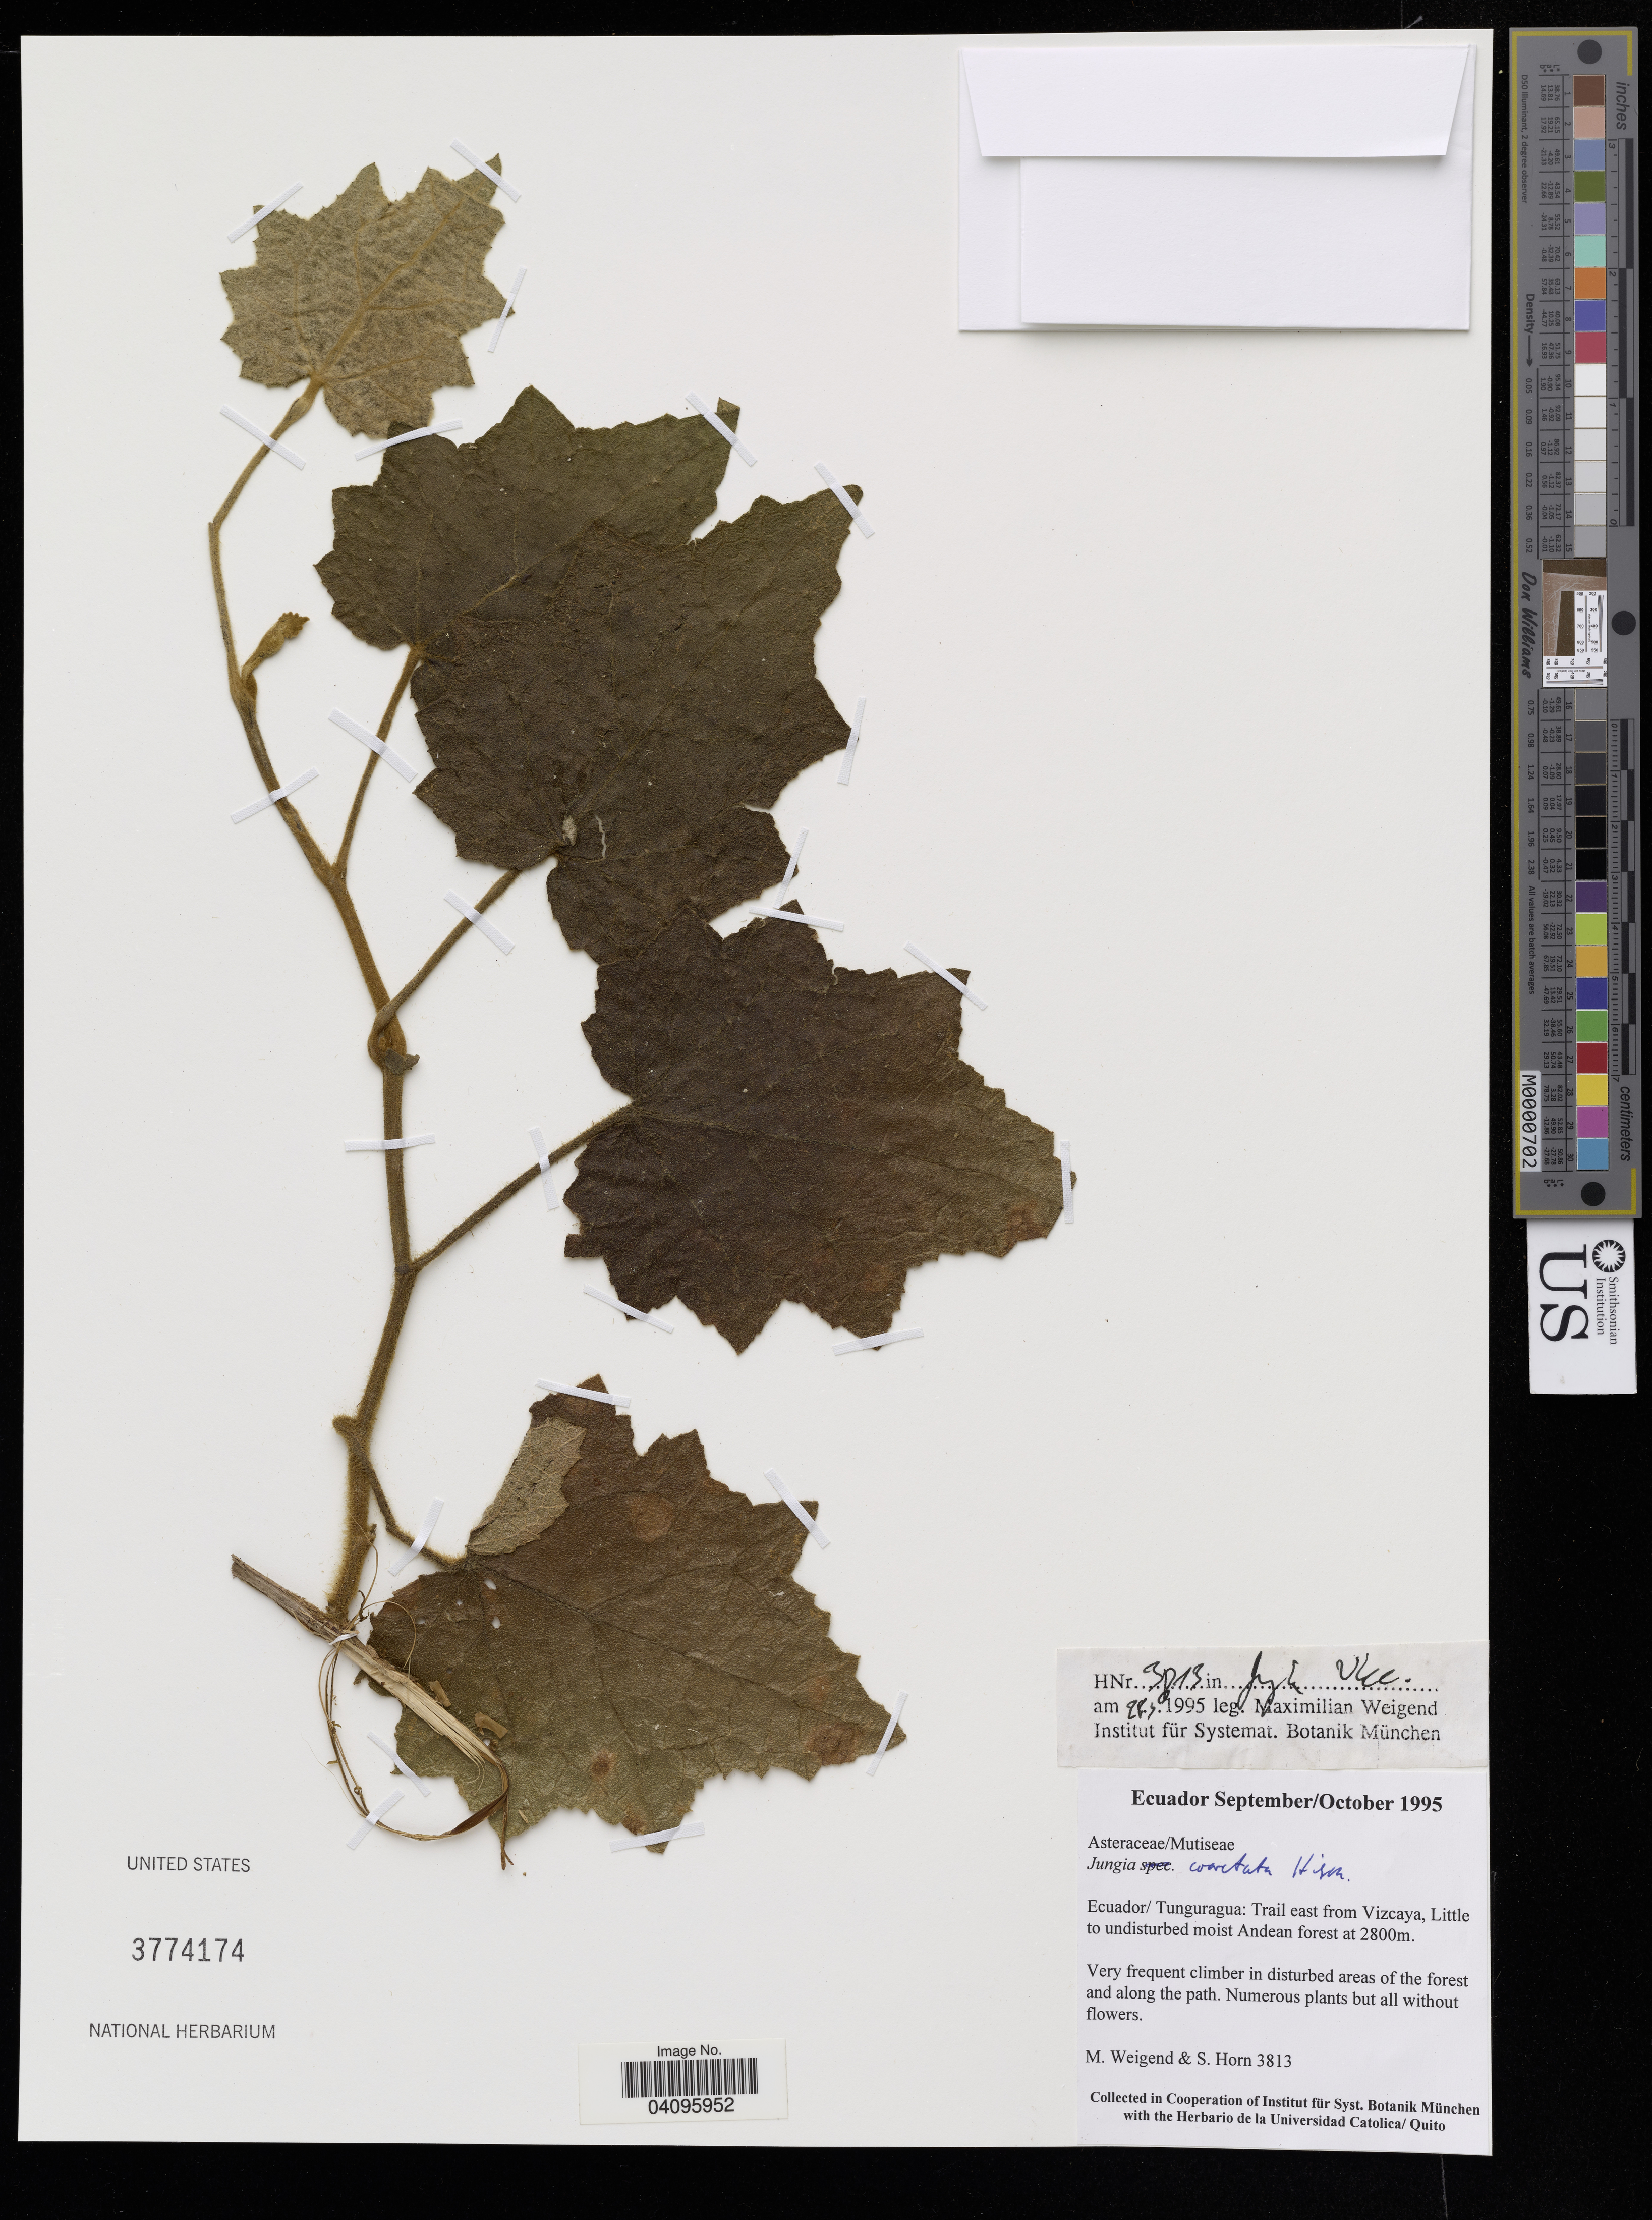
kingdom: Plantae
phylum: Tracheophyta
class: Magnoliopsida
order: Asterales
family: Asteraceae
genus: Jungia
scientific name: Jungia coarctata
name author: Hieron.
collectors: M. Weigend & S. Horn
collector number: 3813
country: Ecuador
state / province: Tungurahua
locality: Ecuador/Tunguragua: Trail east from Vizcaya.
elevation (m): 2800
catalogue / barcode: US 3775174